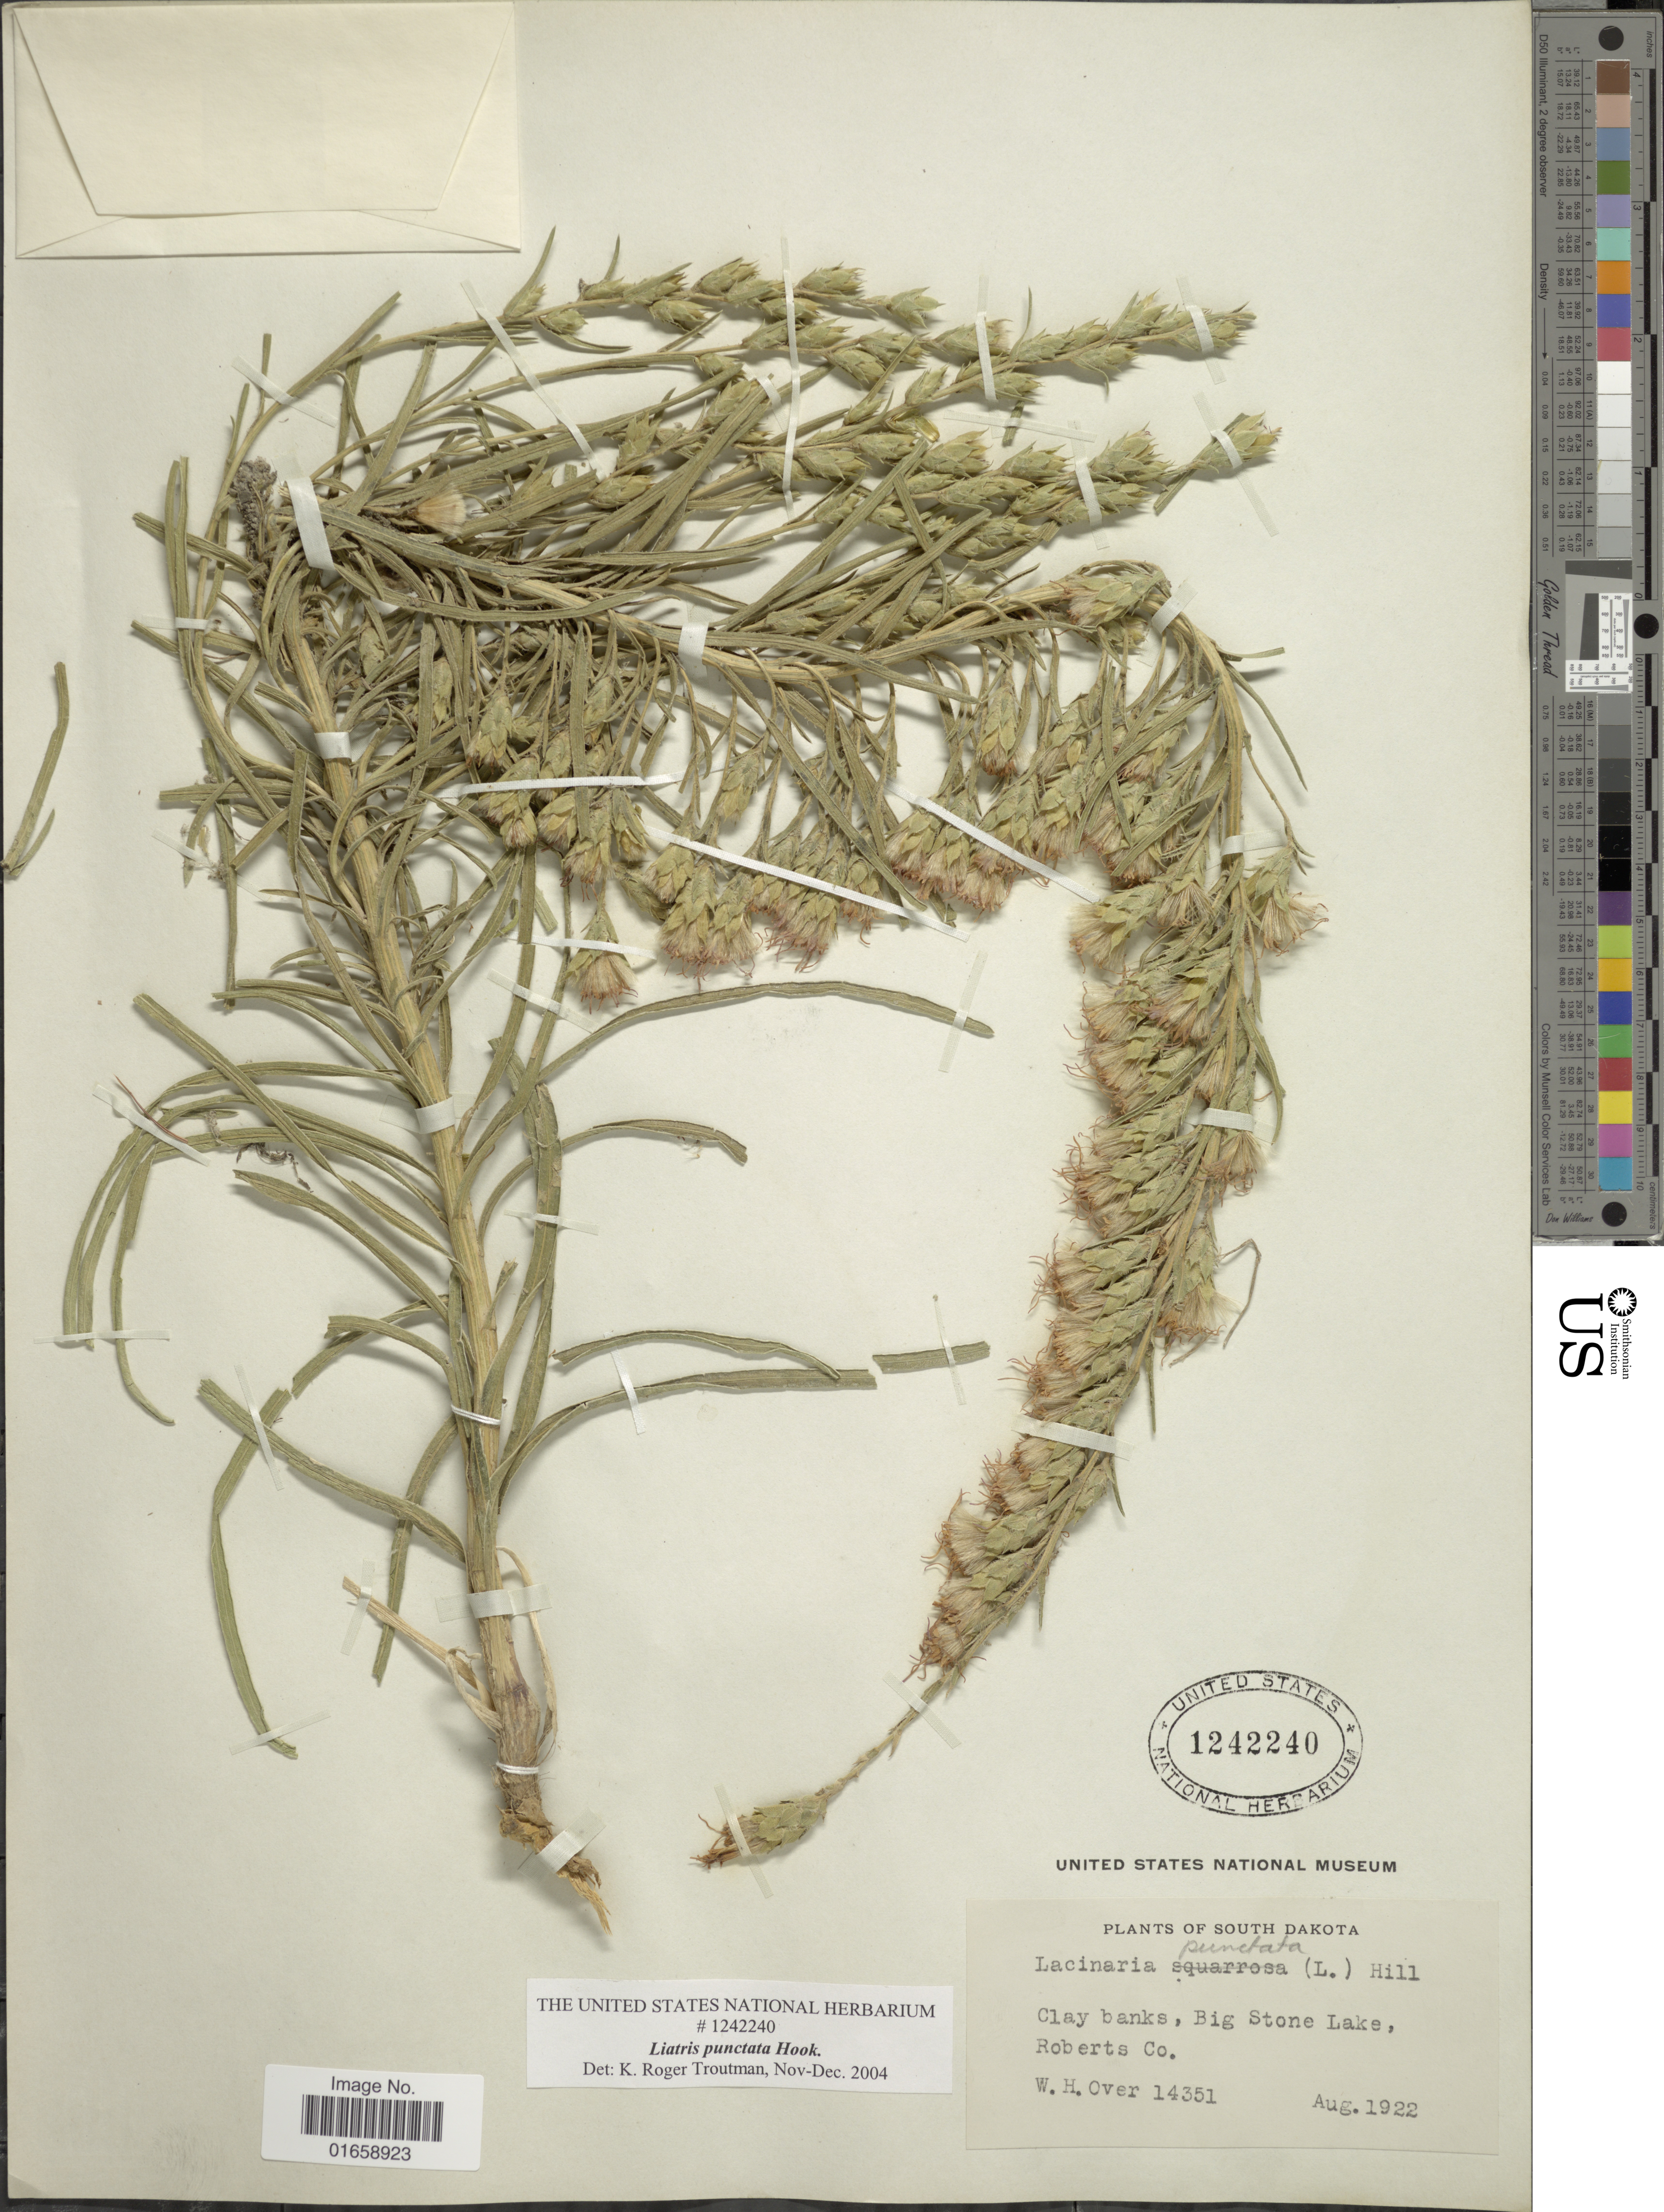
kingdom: Plantae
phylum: Tracheophyta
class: Magnoliopsida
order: Asterales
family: Asteraceae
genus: Liatris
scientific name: Liatris punctata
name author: Hook.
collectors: W. Over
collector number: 14351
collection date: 1922-08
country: United States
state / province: South Dakota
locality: Clay banks, Big Stone Lake, Roberts Co.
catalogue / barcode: US 1242240